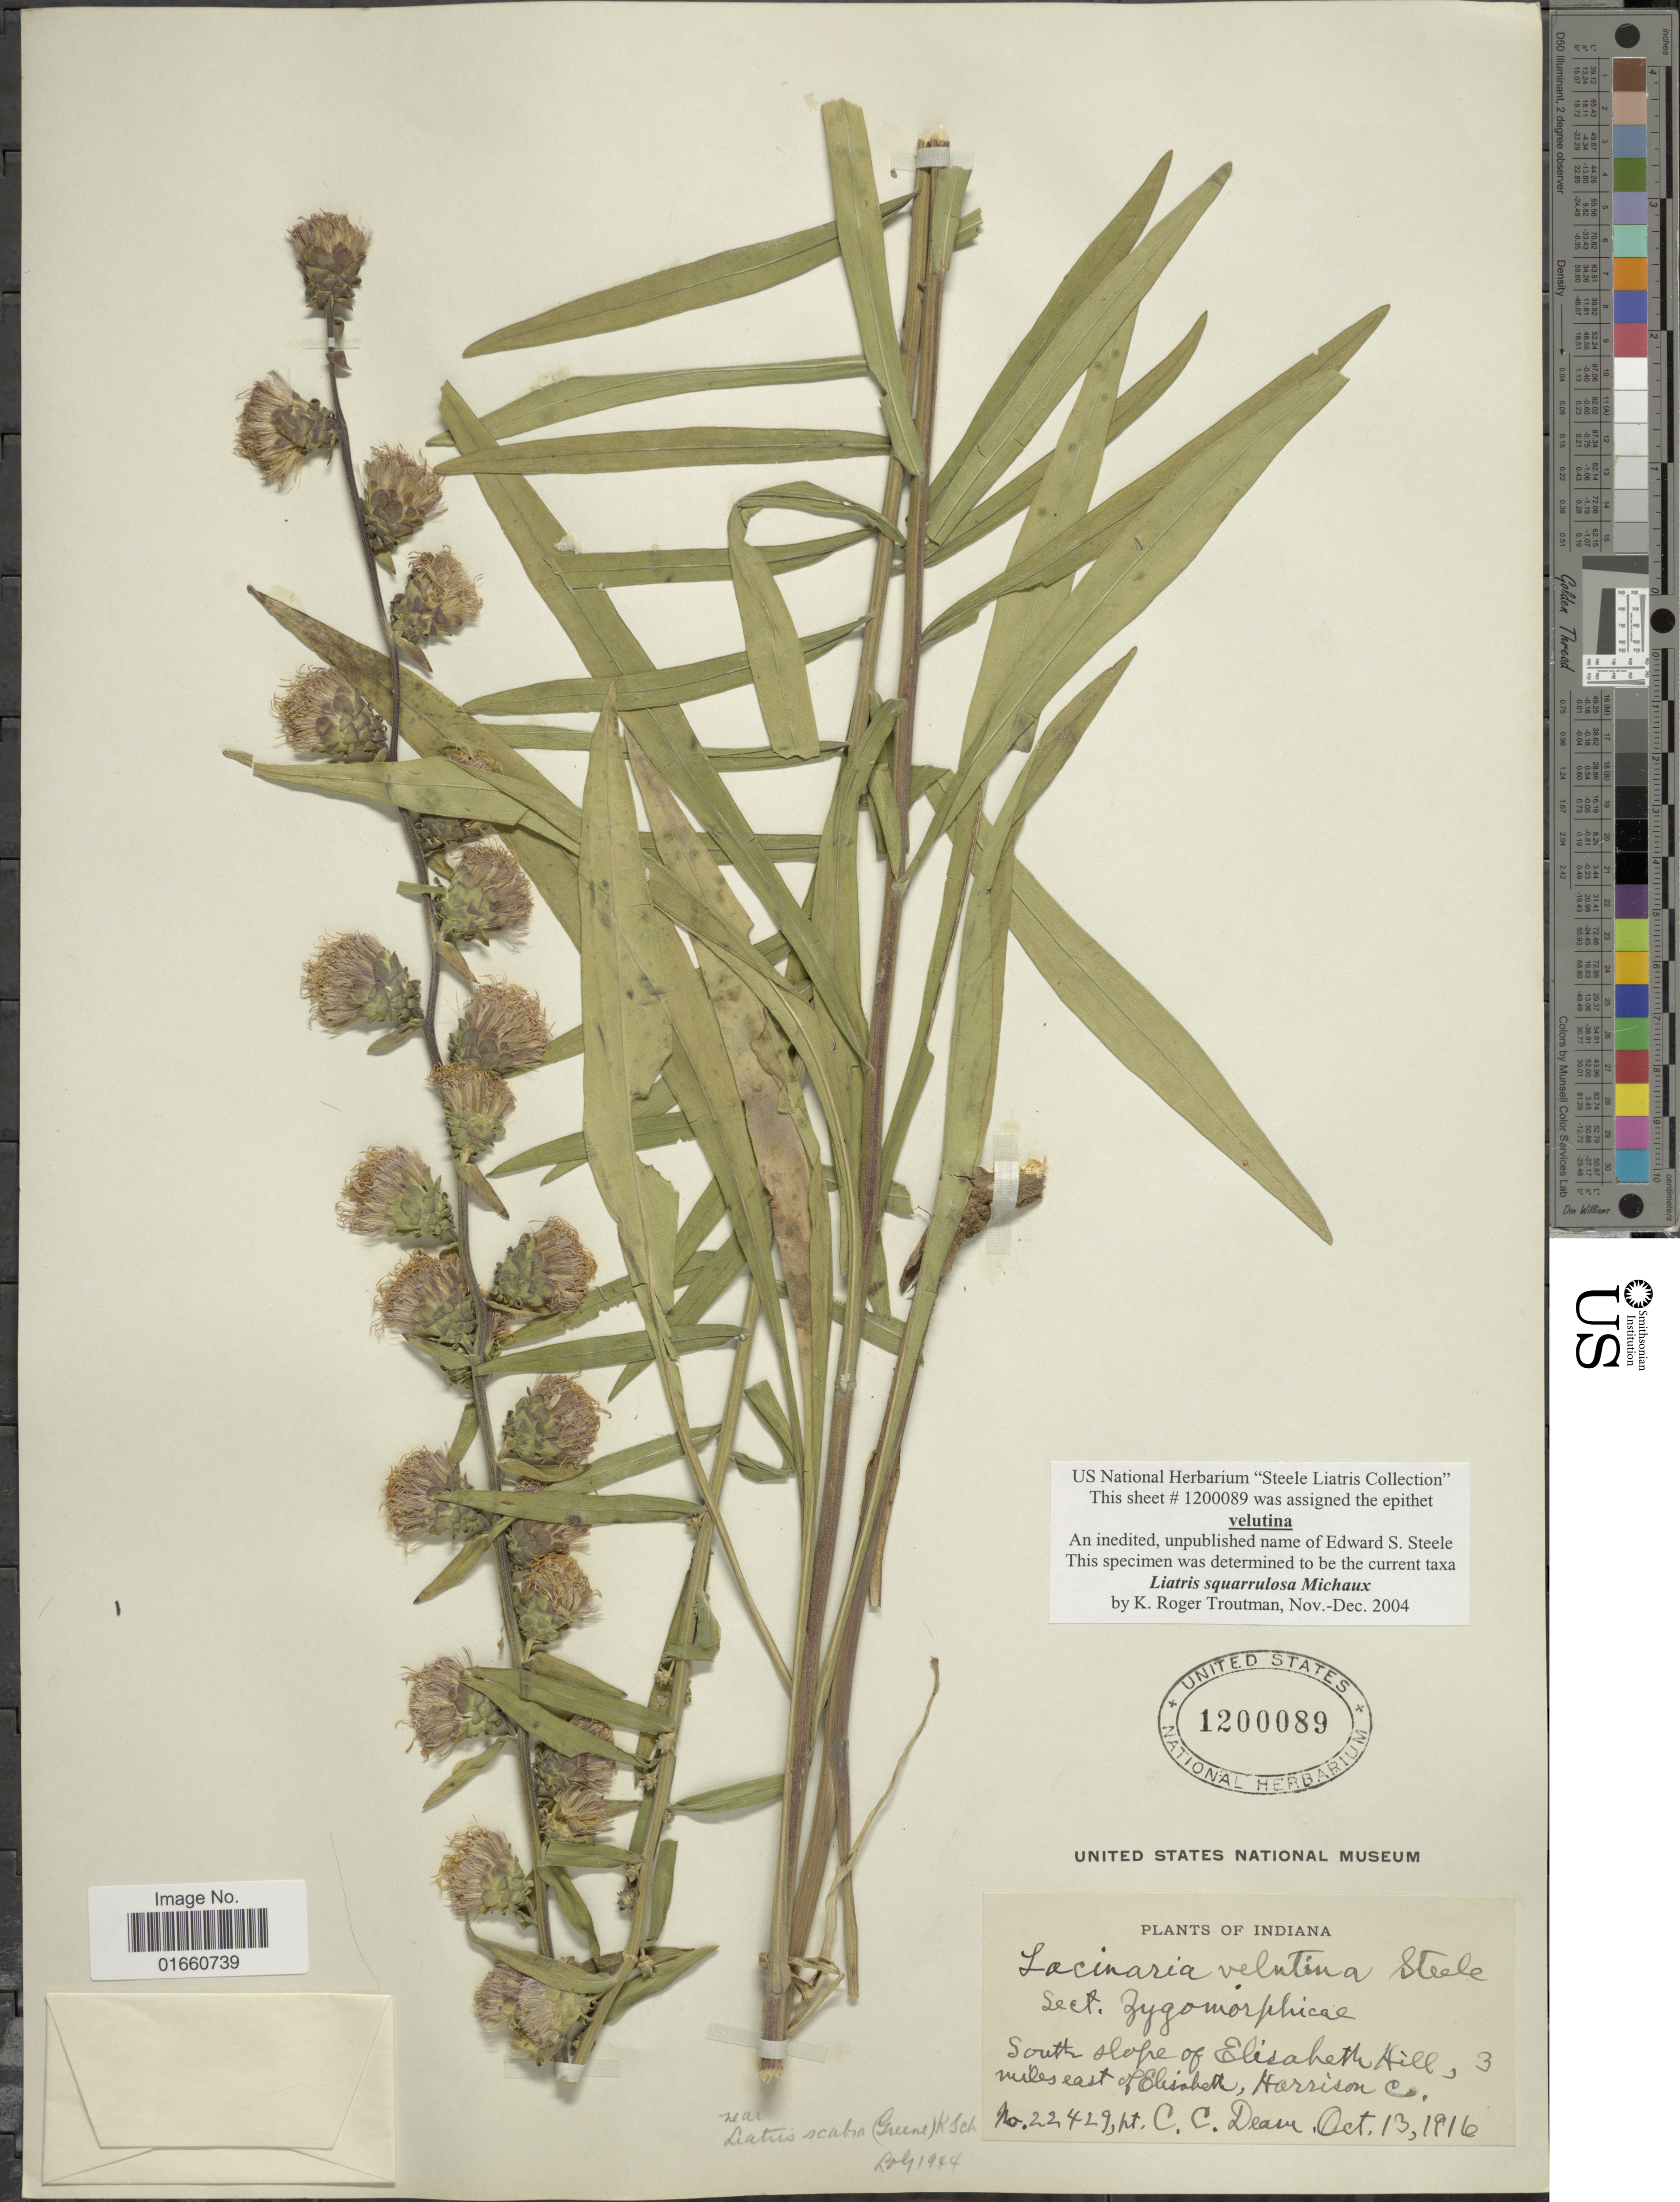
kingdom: Plantae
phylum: Tracheophyta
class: Magnoliopsida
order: Asterales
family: Asteraceae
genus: Liatris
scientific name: Liatris squarrulosa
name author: Michx.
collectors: C. C. Deam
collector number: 22429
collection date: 1916-10-13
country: United States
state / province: Indiana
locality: South slope of Elisabeth Hill, 3 miles east of Elisabeth, Harrison Co.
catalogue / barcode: US 1200089